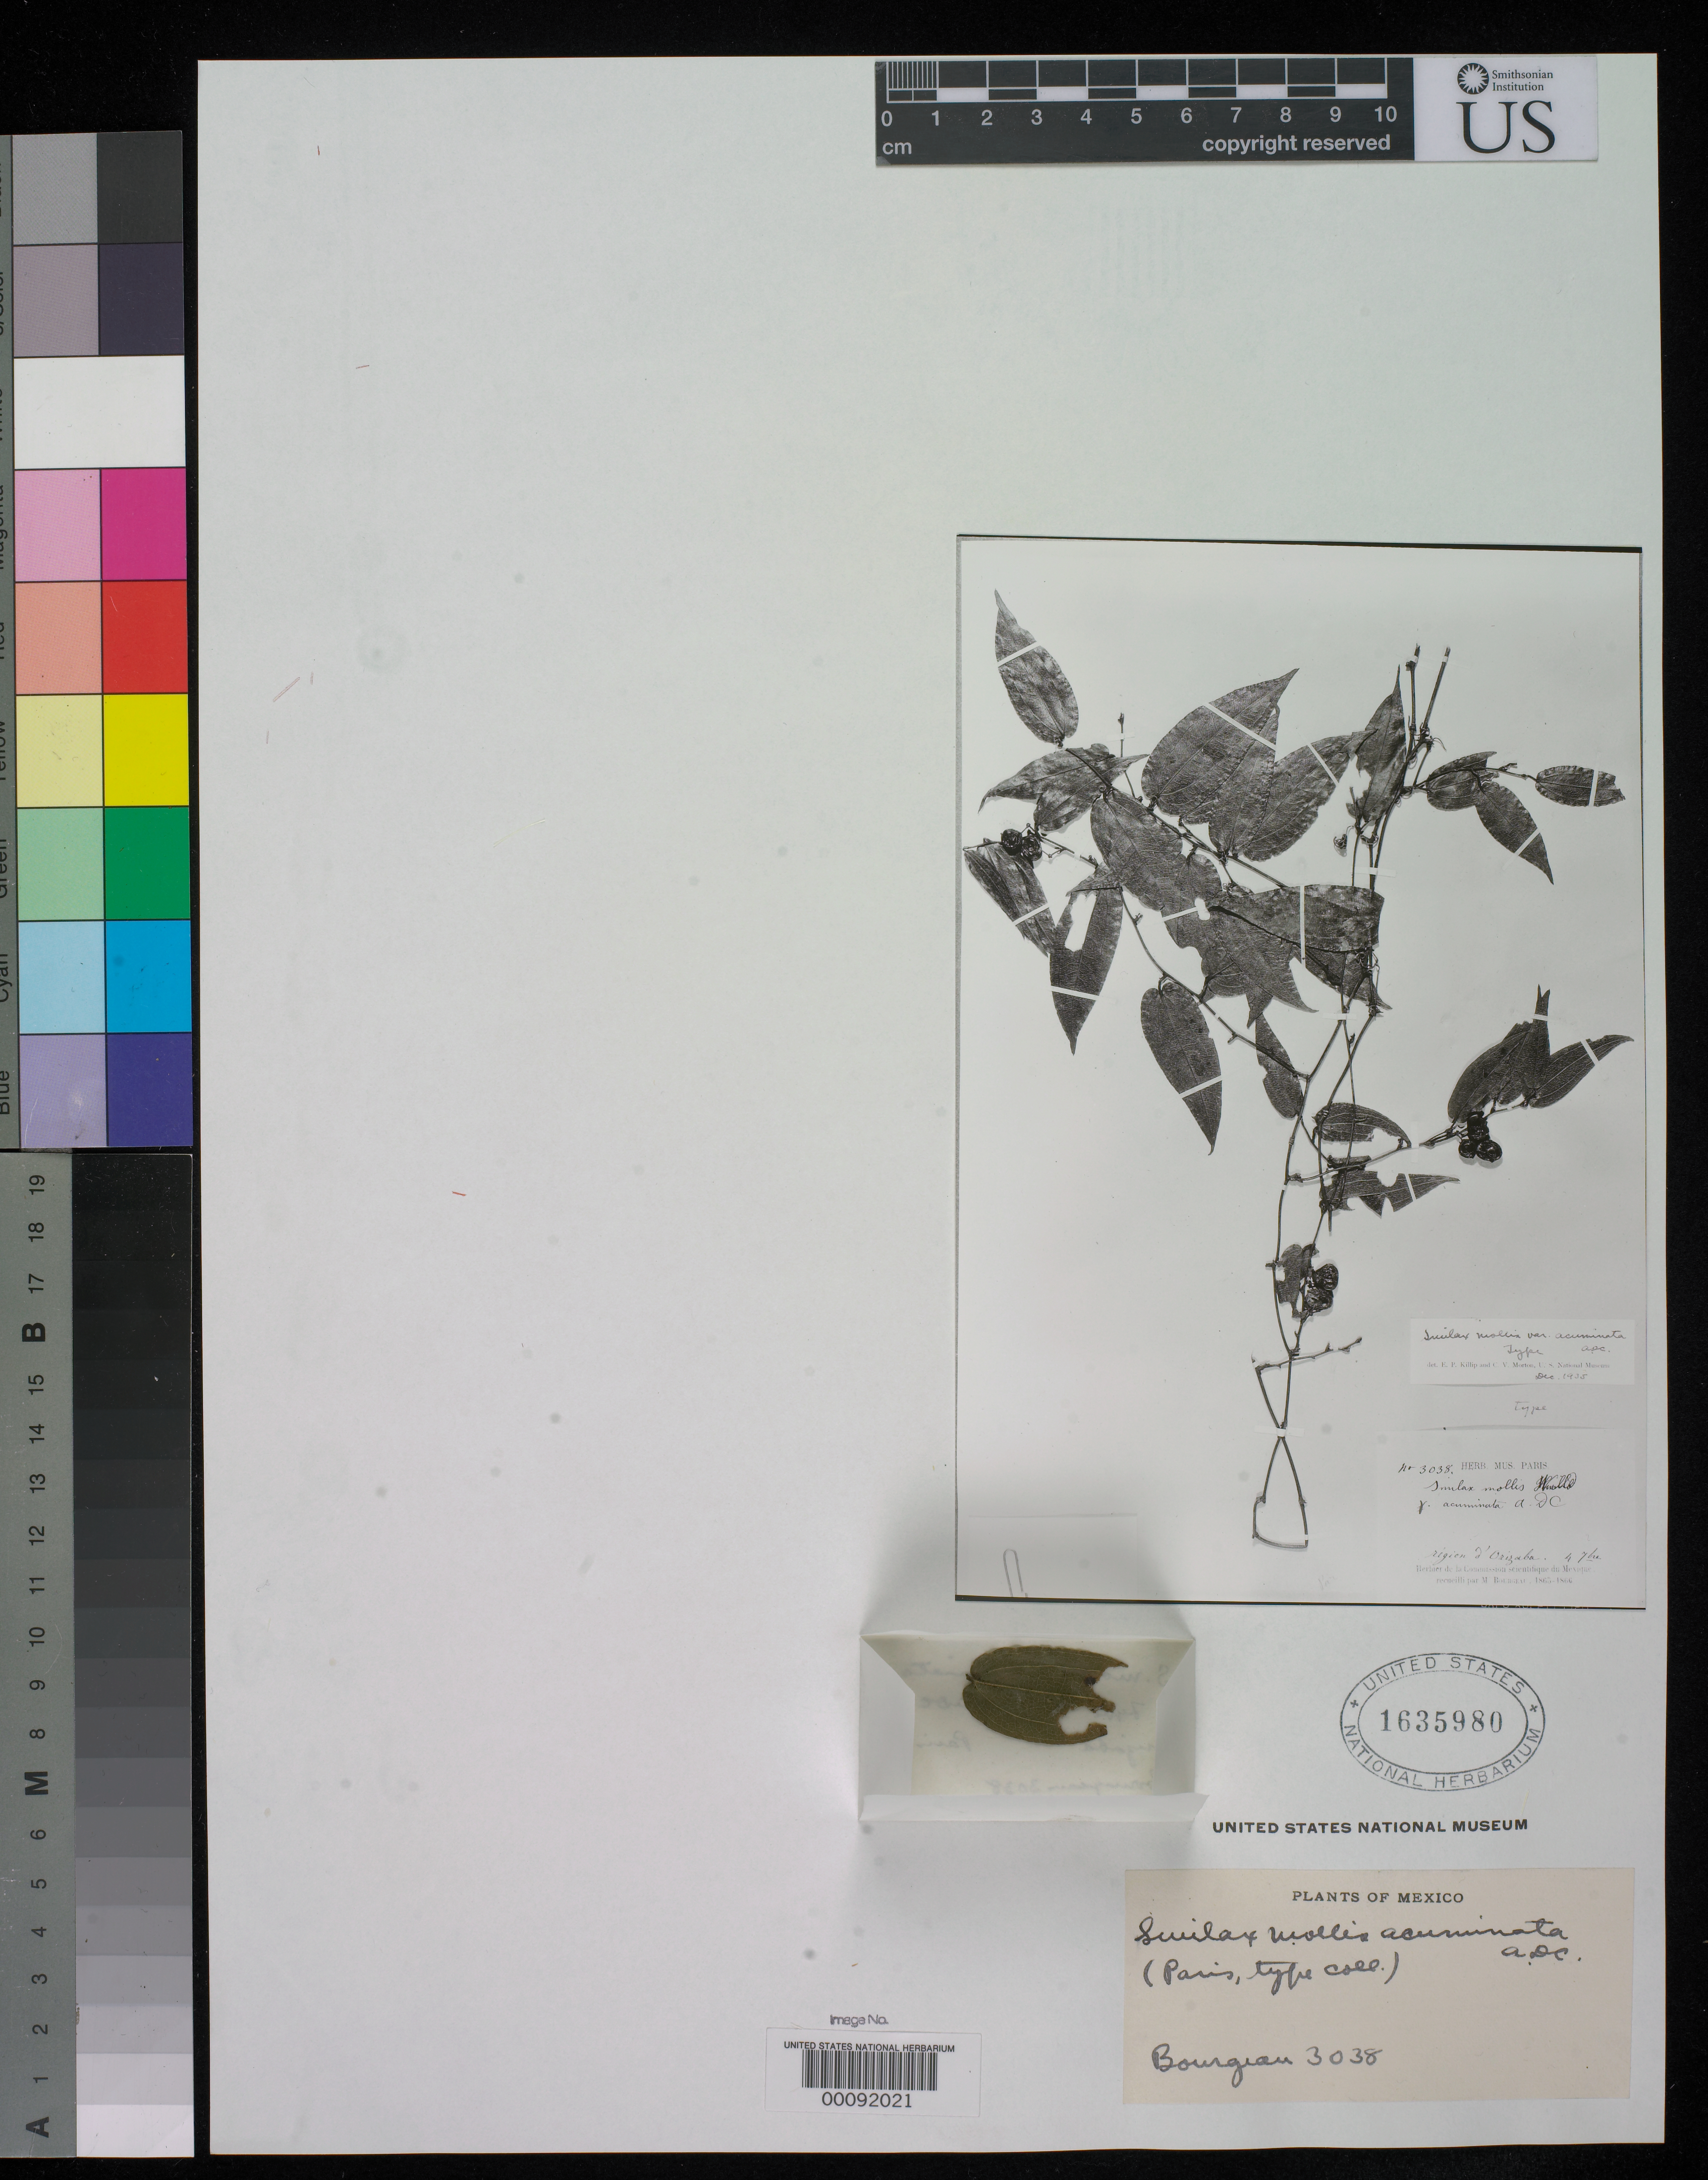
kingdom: Plantae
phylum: Tracheophyta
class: Liliopsida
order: Liliales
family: Smilacaceae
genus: Smilax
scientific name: Smilax mollis var. acuminata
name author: A. DC.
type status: Type Collection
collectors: E. Bourgeau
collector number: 3038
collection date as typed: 1865 to -- --- 1866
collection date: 1865/1866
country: Mexico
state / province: Veracruz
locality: Orizaba.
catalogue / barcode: US 1635980